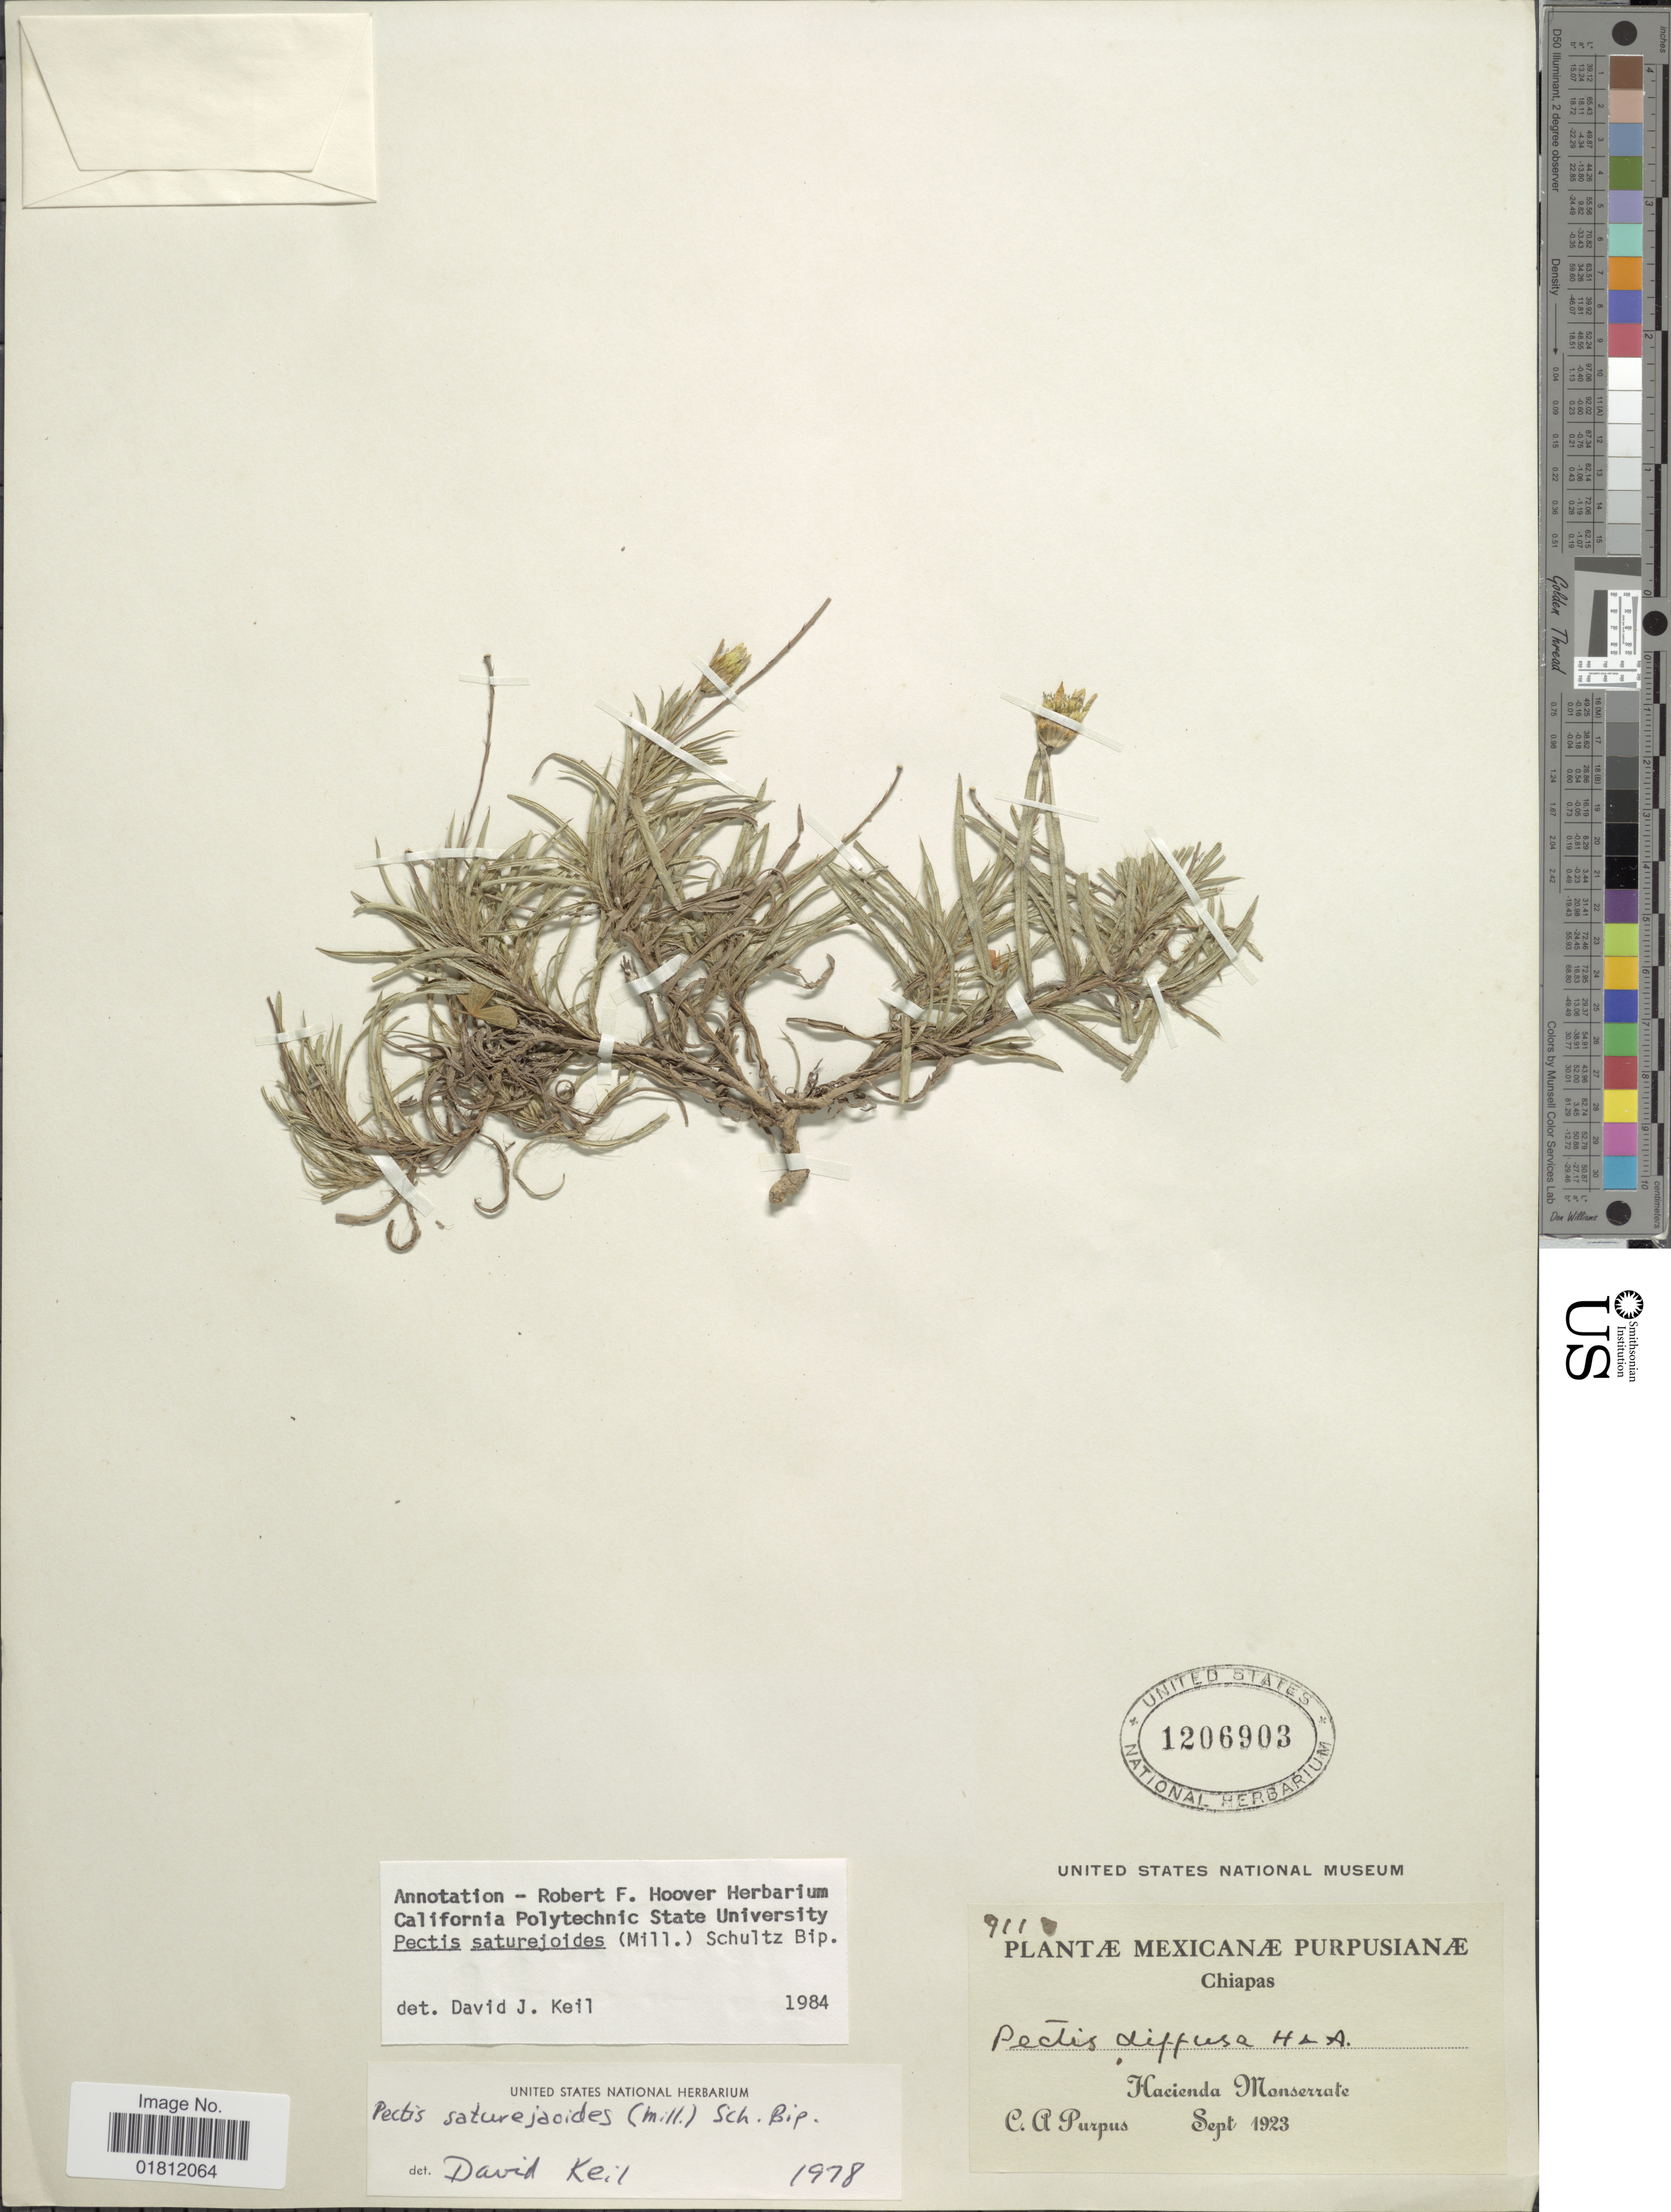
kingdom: Plantae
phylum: Tracheophyta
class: Magnoliopsida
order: Asterales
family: Asteraceae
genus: Pectis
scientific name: Pectis saturejoides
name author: (Mill.) Sch. Bip.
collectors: C. A. Purpus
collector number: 911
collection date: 1923-09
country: Mexico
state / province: Chiapas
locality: Chiapas, Hacienda Monserate,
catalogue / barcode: US 1206903